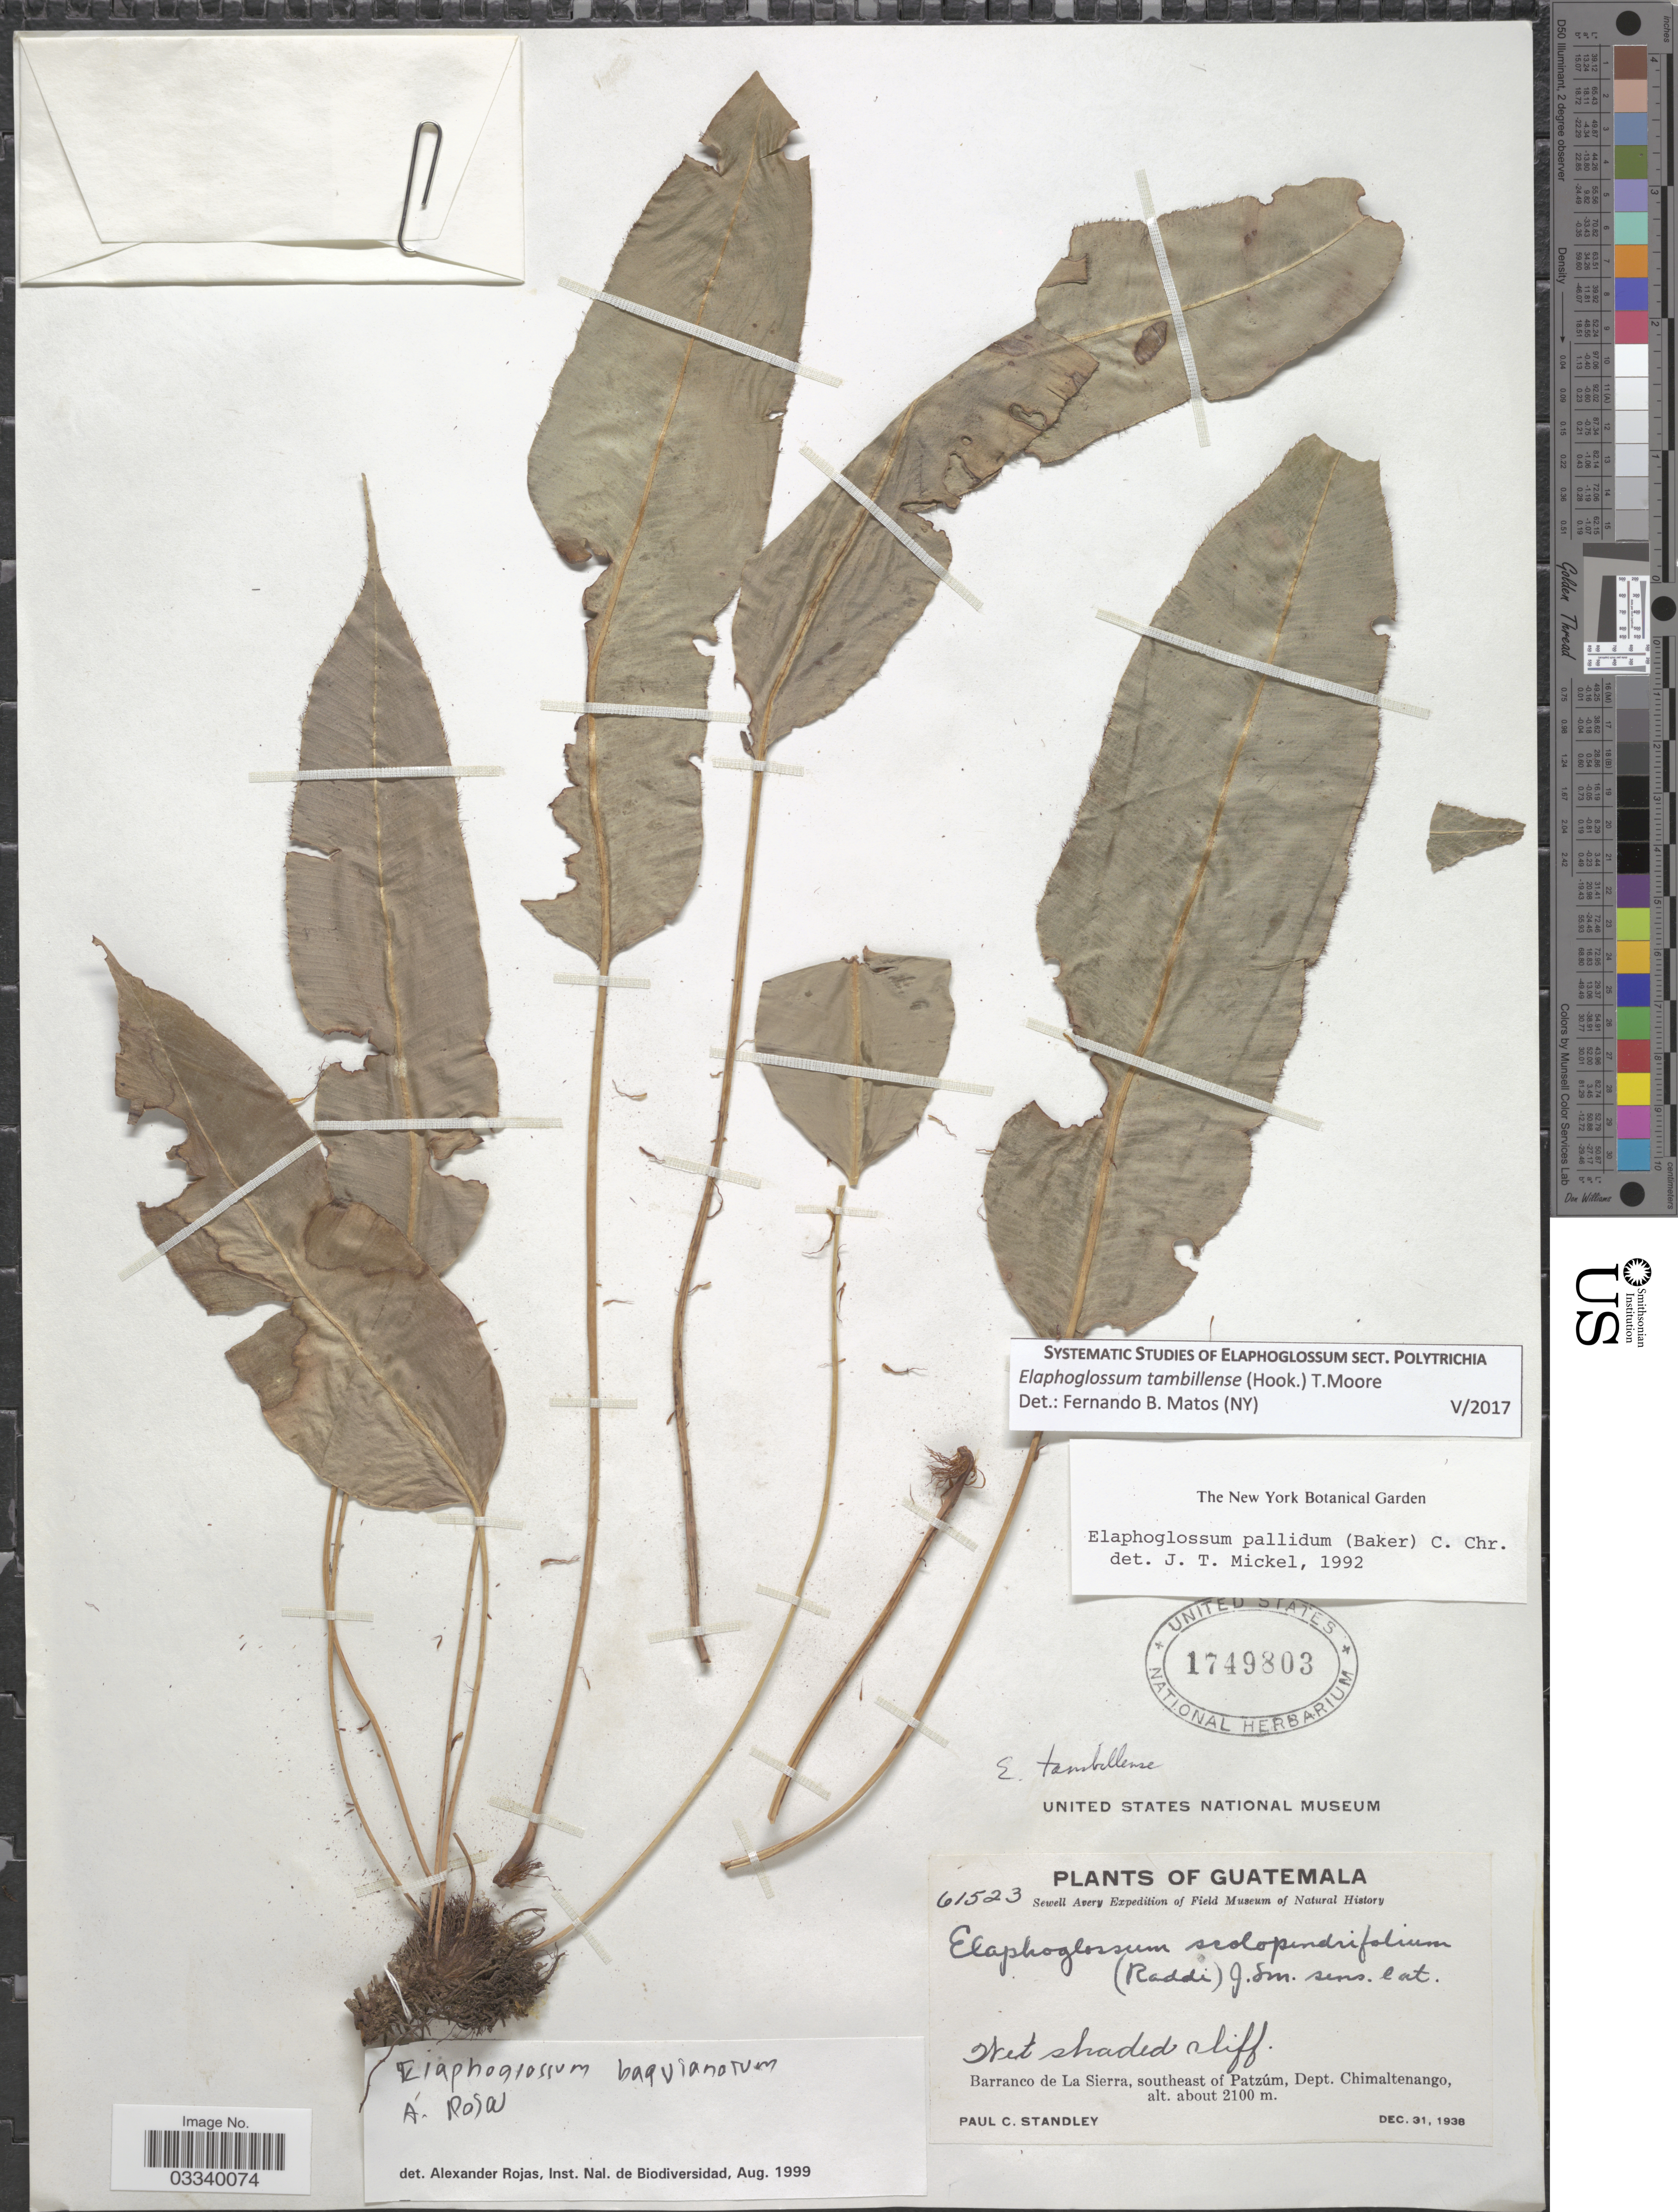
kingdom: Plantae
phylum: Tracheophyta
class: Polypodiopsida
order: Polypodiales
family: Dryopteridaceae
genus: Elaphoglossum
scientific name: Elaphoglossum tambillense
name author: (Hook.) T. Moore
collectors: P. C. Standley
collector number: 61523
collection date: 1938-12-31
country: Guatemala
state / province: Chimaltenango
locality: Barranco de La Sierra, southeast of Patzúm, Dept. Chimaltenango.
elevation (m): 2100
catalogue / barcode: US 1749803